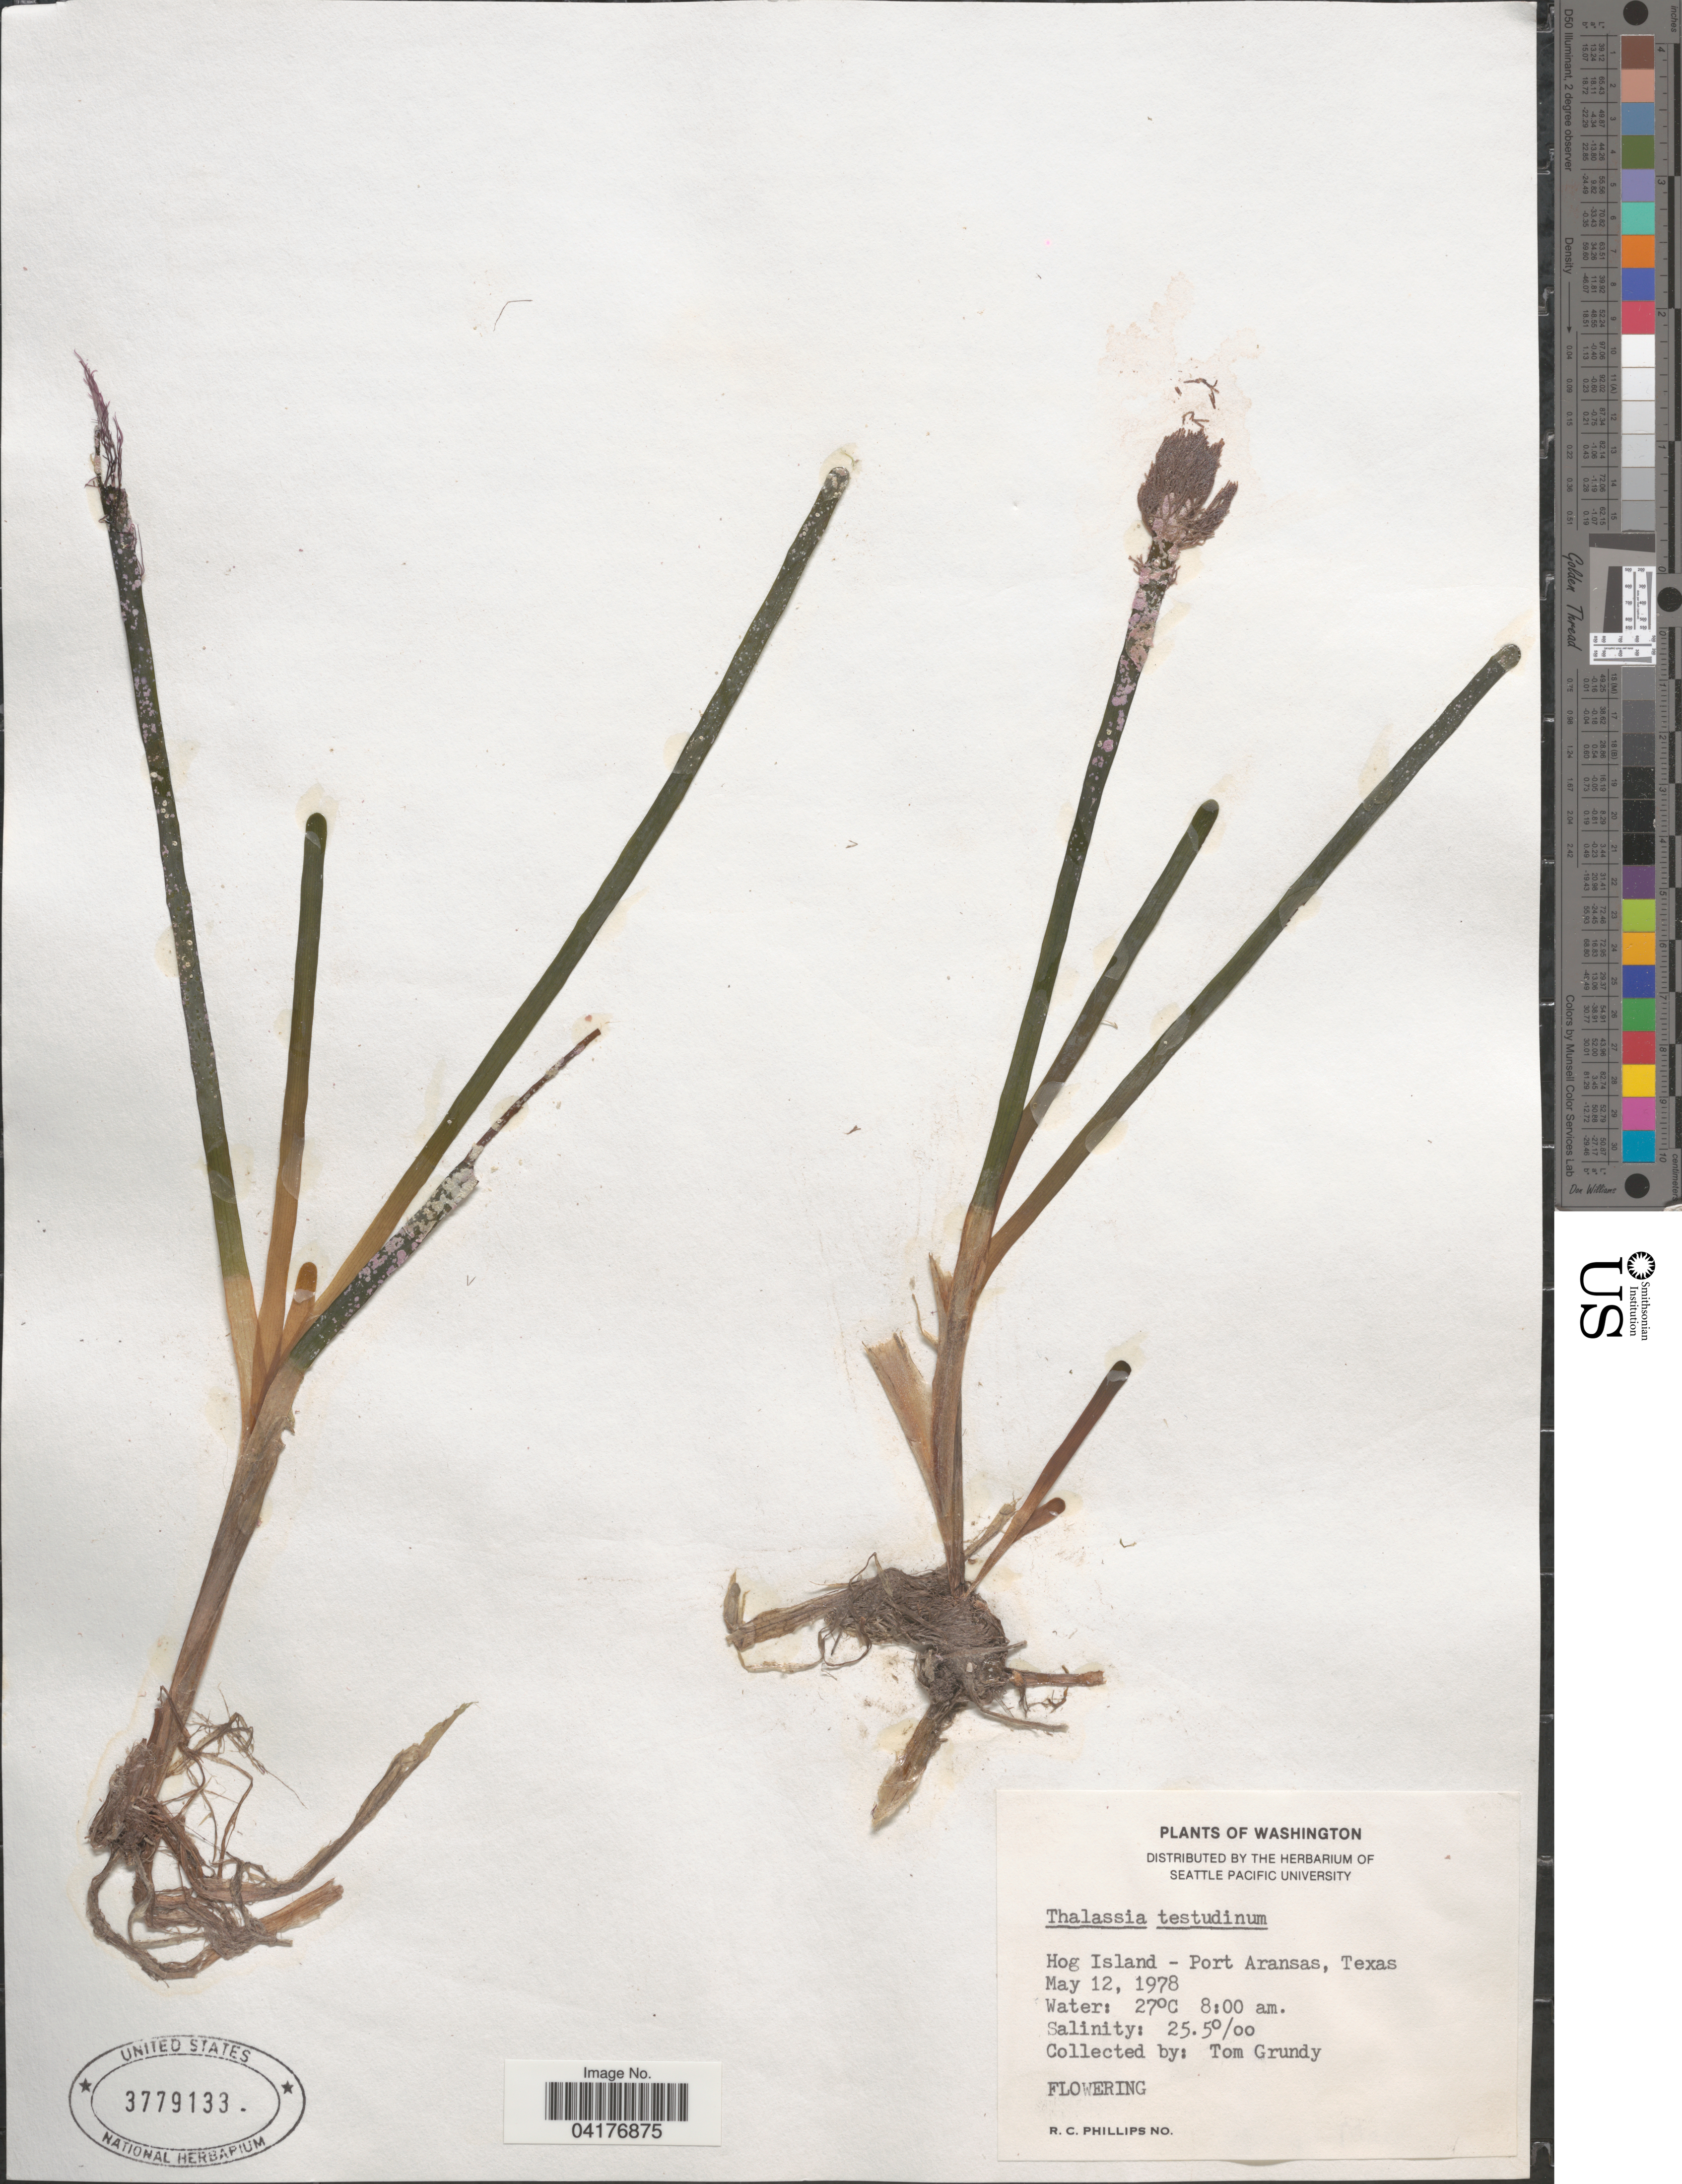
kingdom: Plantae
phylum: Tracheophyta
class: Liliopsida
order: Alismatales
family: Hydrocharitaceae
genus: Thalassia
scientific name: Thalassia testudinum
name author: Banks & Sol. ex K.D. Koenig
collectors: T. Grundy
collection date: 1978-05-12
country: United States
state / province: Texas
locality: Hog Island - Port Aransas.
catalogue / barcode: US 3779133